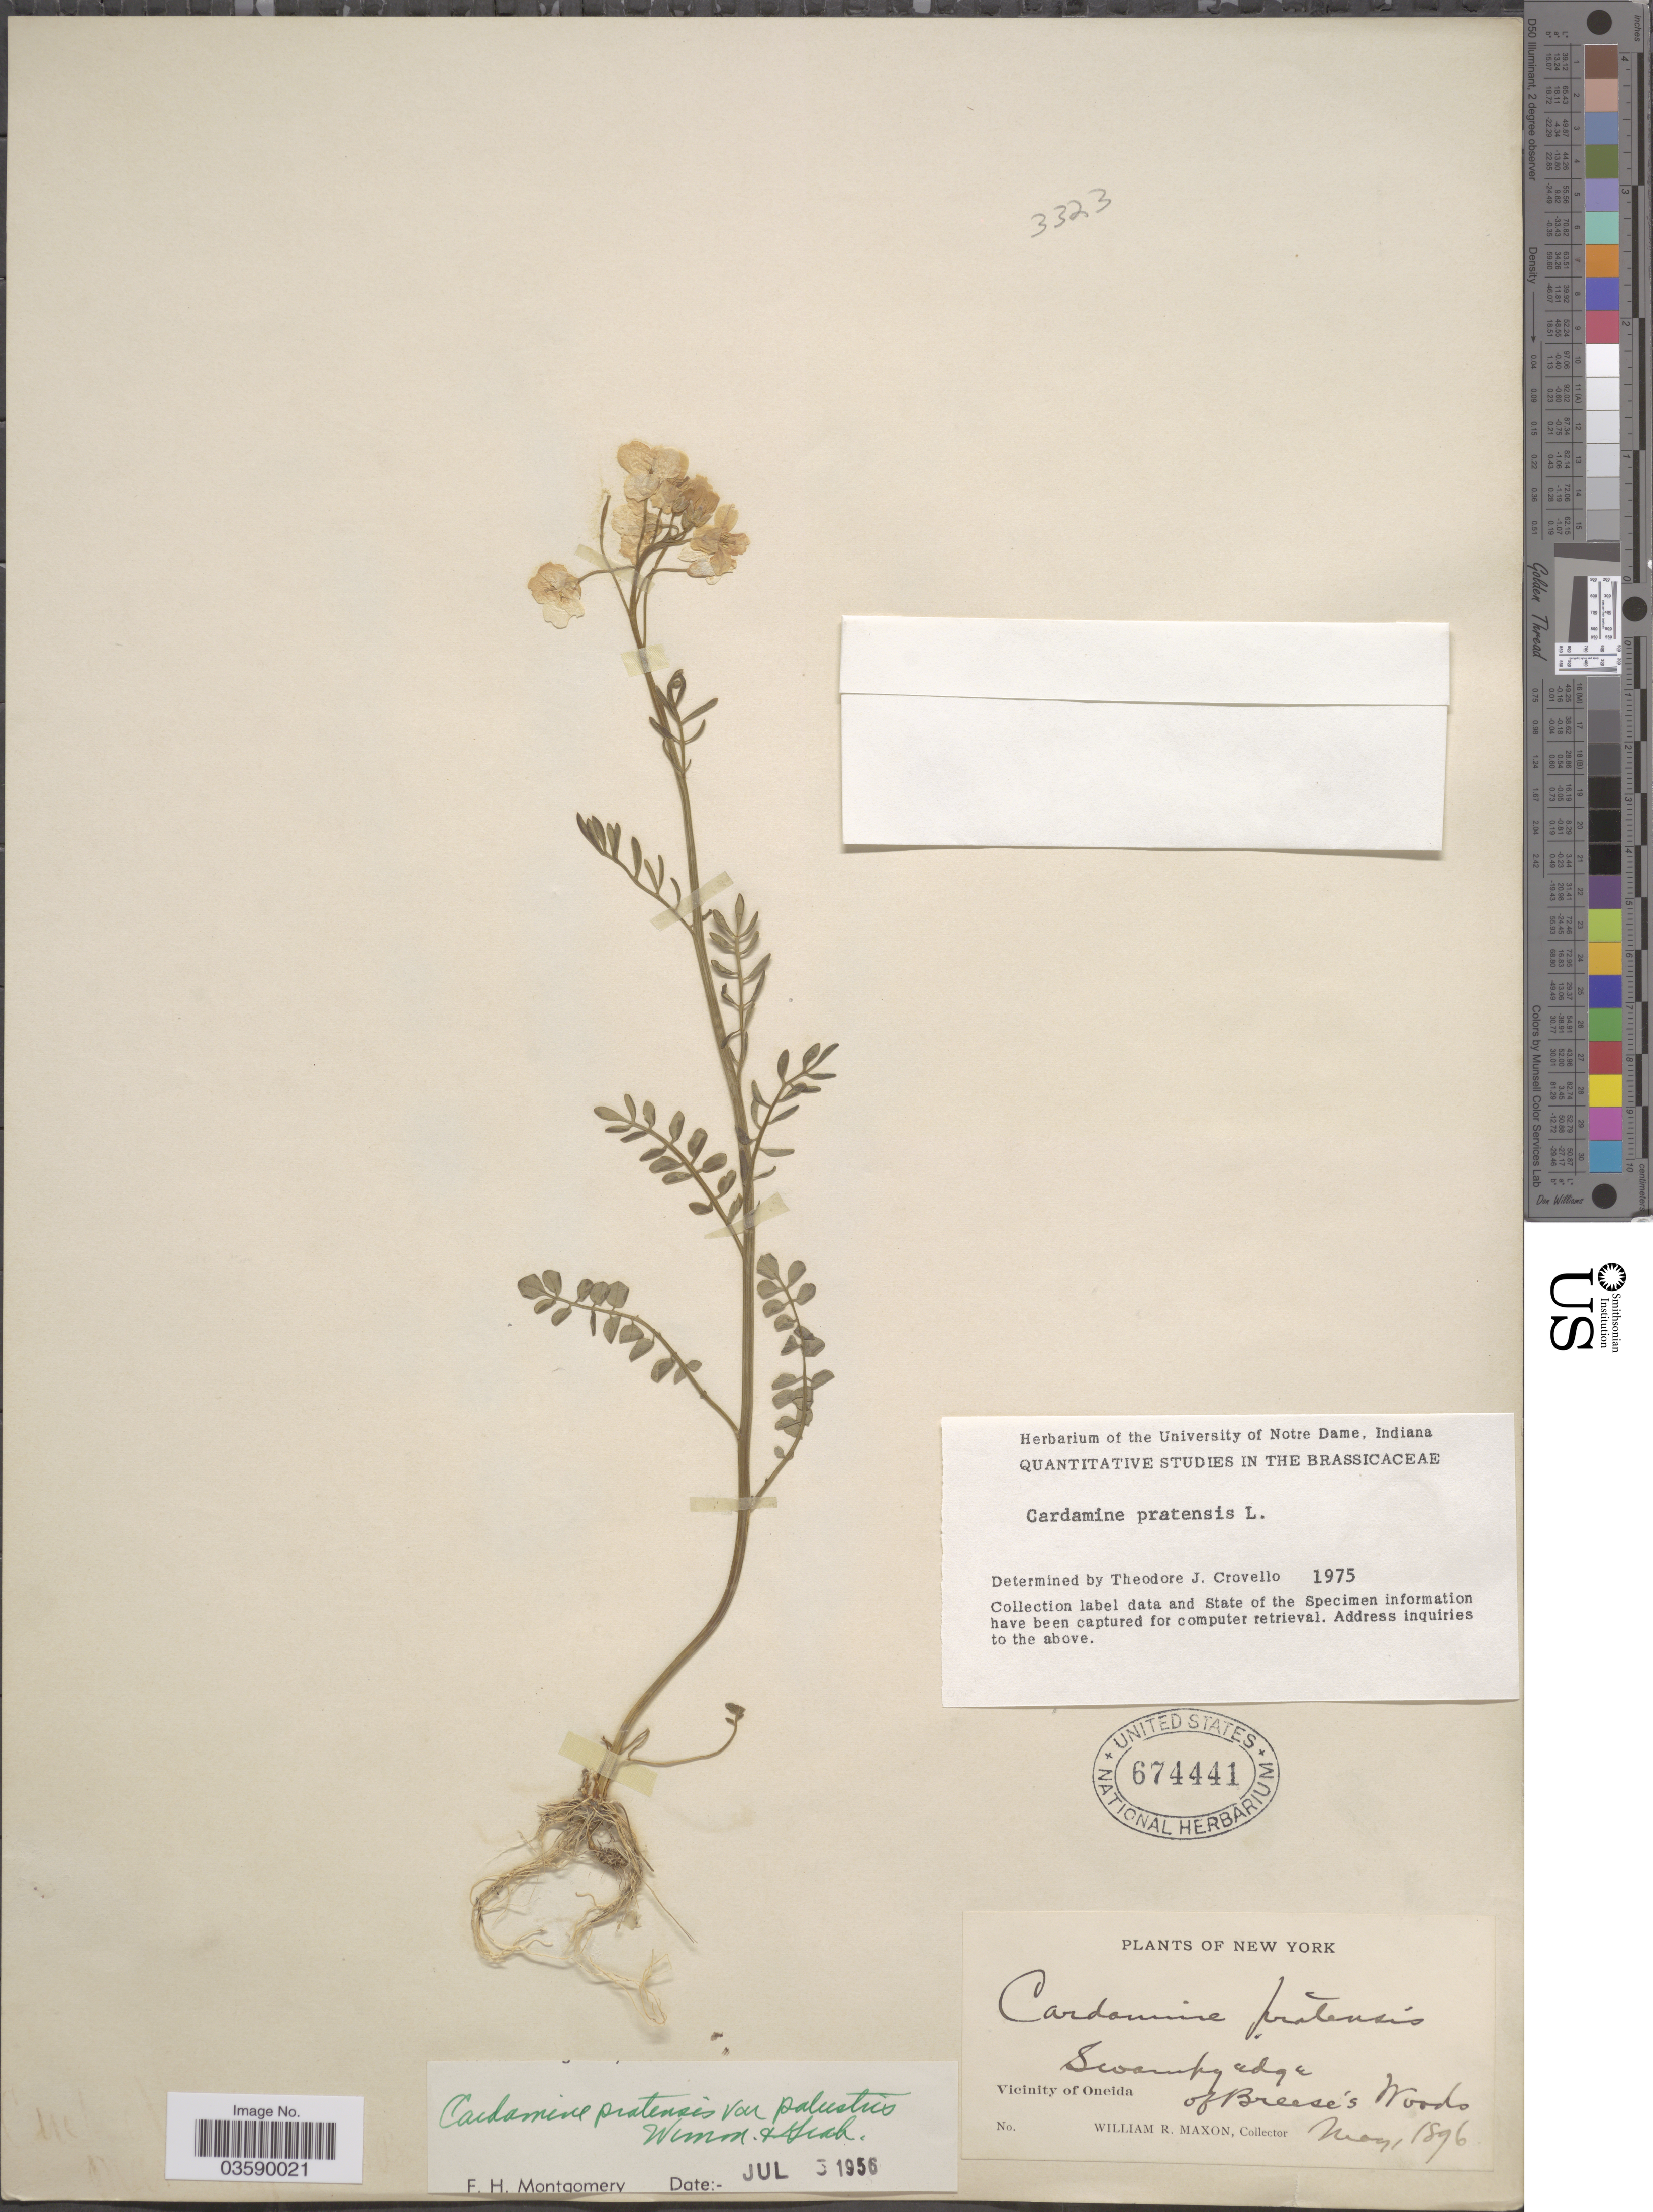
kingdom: Plantae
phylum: Tracheophyta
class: Magnoliopsida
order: Brassicales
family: Brassicaceae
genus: Cardamine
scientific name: Cardamine pratensis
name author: L.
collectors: W. R. Maxon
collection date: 1896-05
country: United States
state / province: New York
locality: Swampy edge of Breese's Woods. Vicinity of Oneida.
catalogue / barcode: US 674441